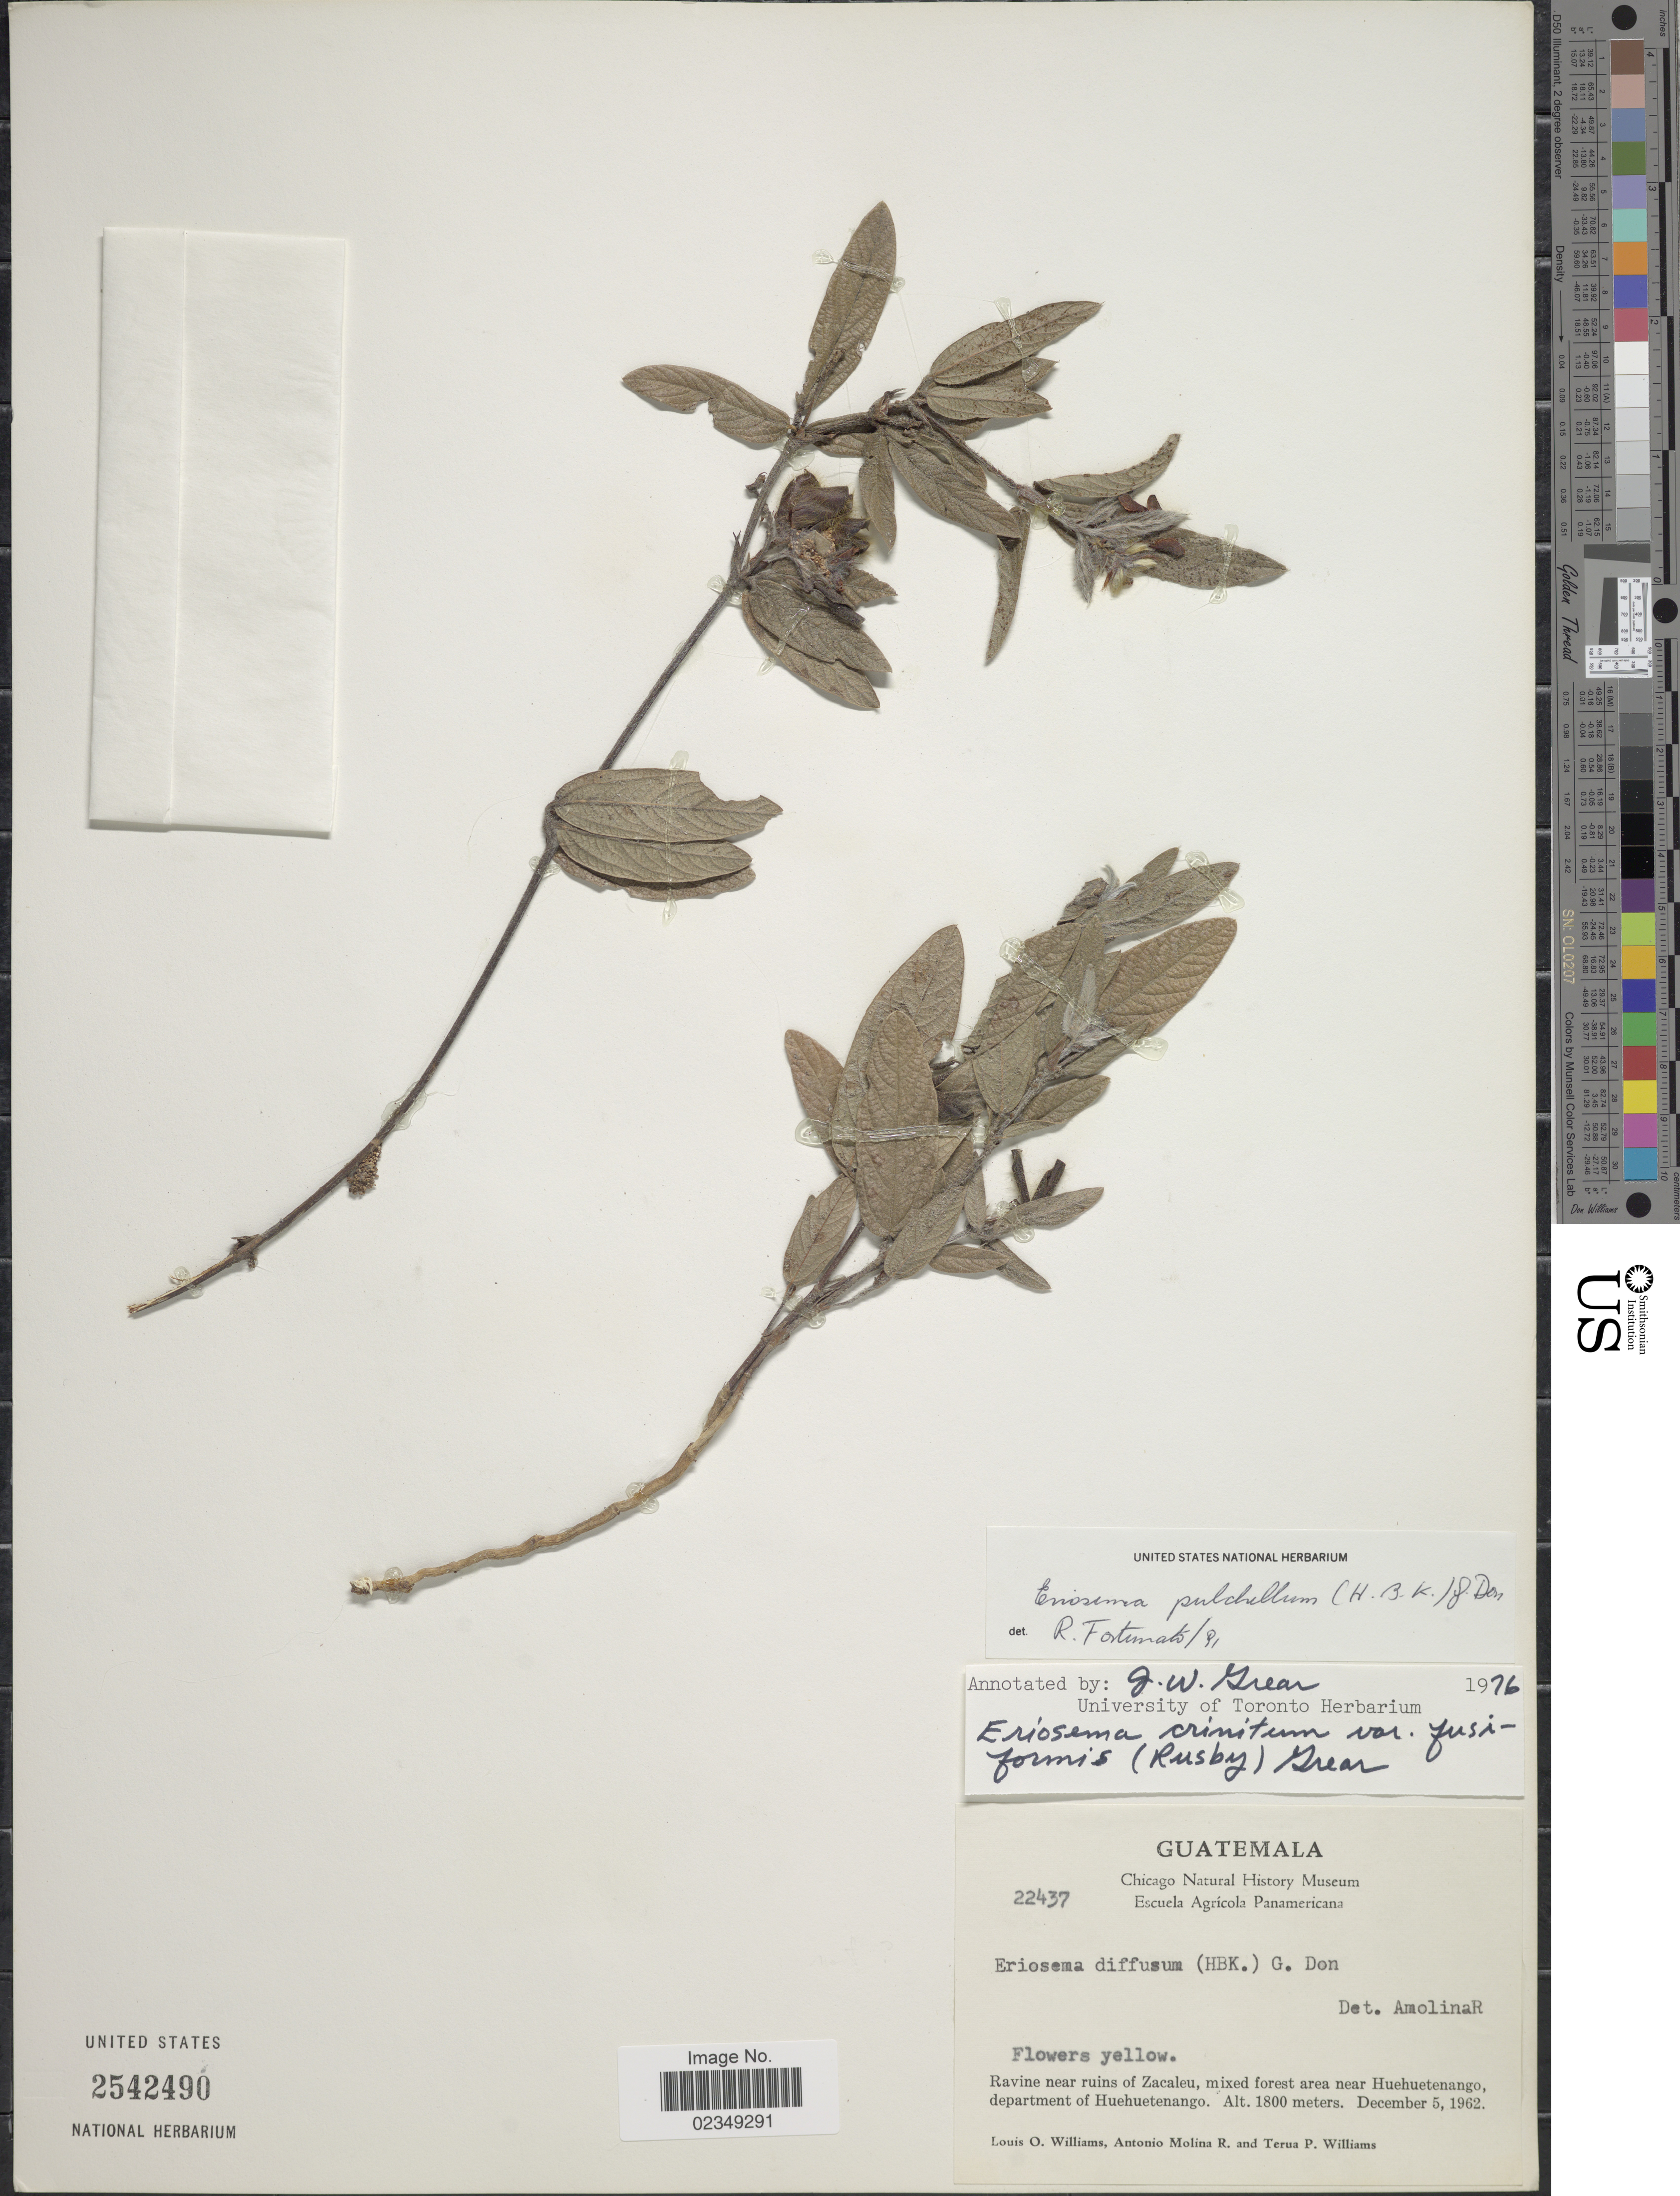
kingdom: Plantae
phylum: Tracheophyta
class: Magnoliopsida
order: Fabales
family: Fabaceae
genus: Eriosema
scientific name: Eriosema pulchellum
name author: (Kunth) G. Don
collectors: L. O. Williams, A. Molina R. & T. P. Williams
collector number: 22437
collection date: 1962-12-05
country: Guatemala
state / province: Huehuetenango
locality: Ravine near ruins of Zacaleu, mixed forest area near Huehuetenango, Department of Huehuetenango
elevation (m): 1800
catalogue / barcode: US 2542490